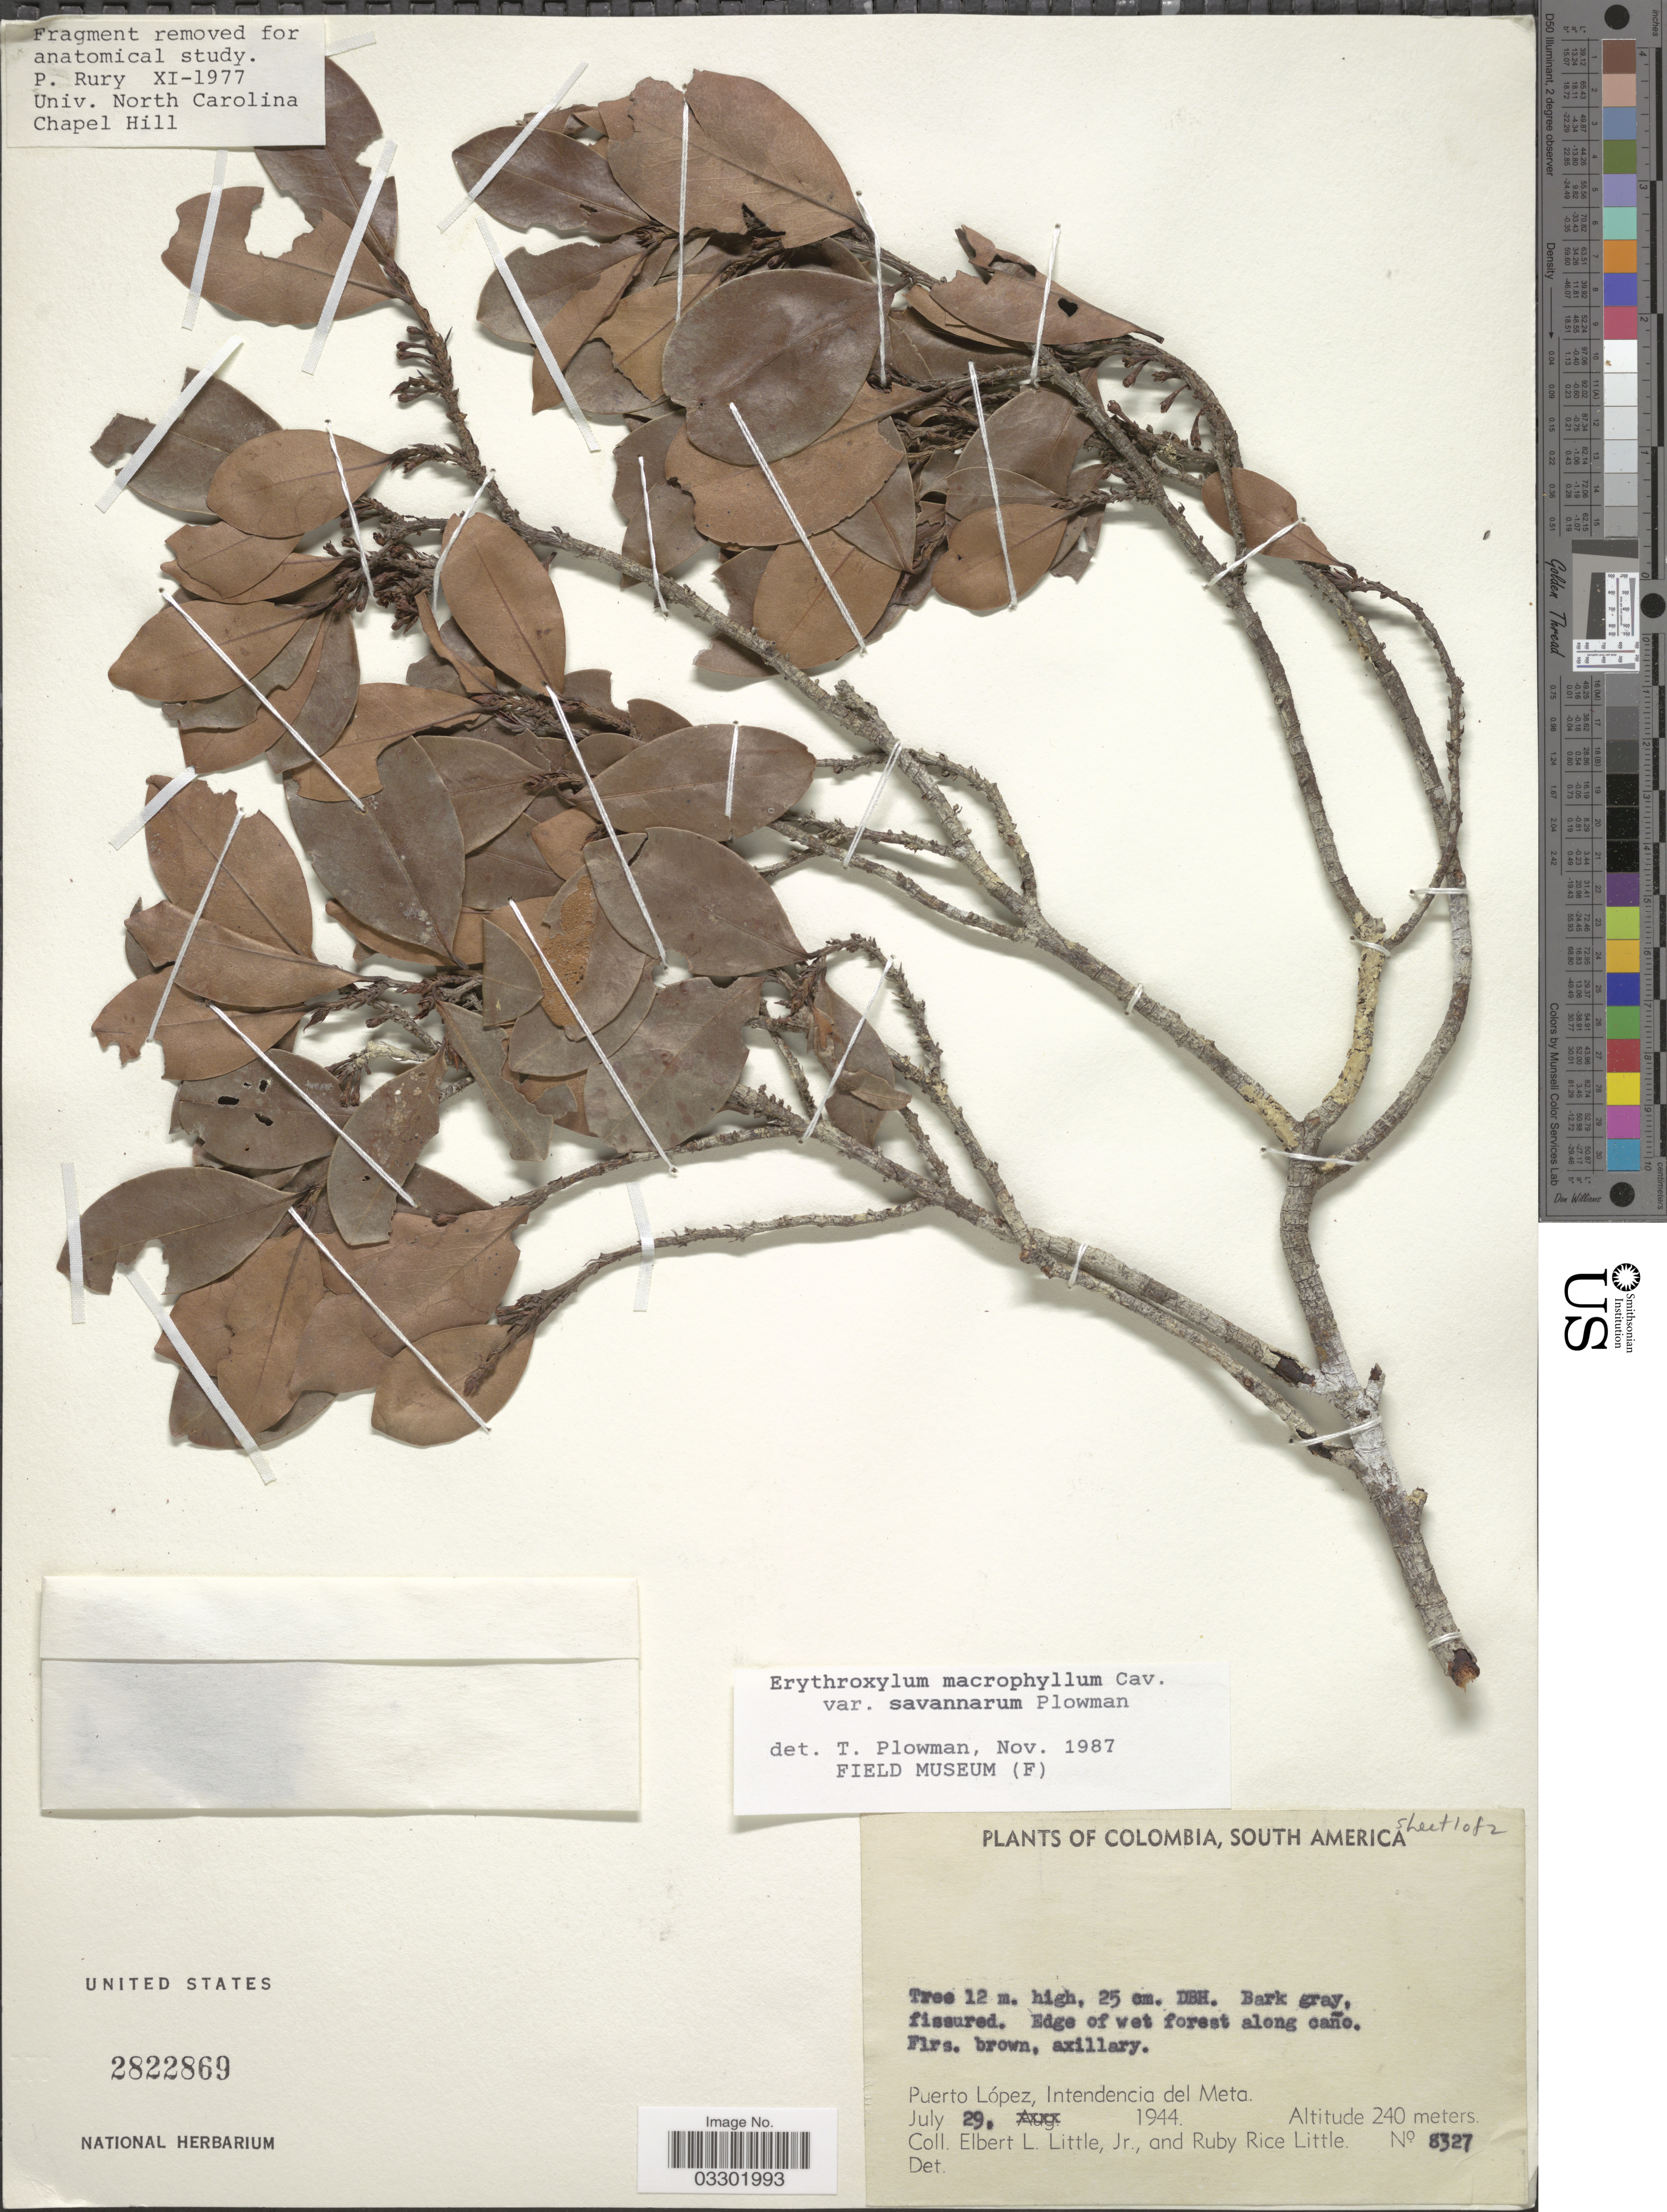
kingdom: Plantae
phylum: Tracheophyta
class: Magnoliopsida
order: Malpighiales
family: Erythroxylaceae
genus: Erythroxylum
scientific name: Erythroxylum macrophyllum var. savannarum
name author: Plowman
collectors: E. L. Little & R. R. Little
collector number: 8327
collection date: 1944-07-29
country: Colombia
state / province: Meta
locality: Edge of wet forest along caño. Puerto López, Intendencia del Meta.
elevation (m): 240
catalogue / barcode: US 2822869